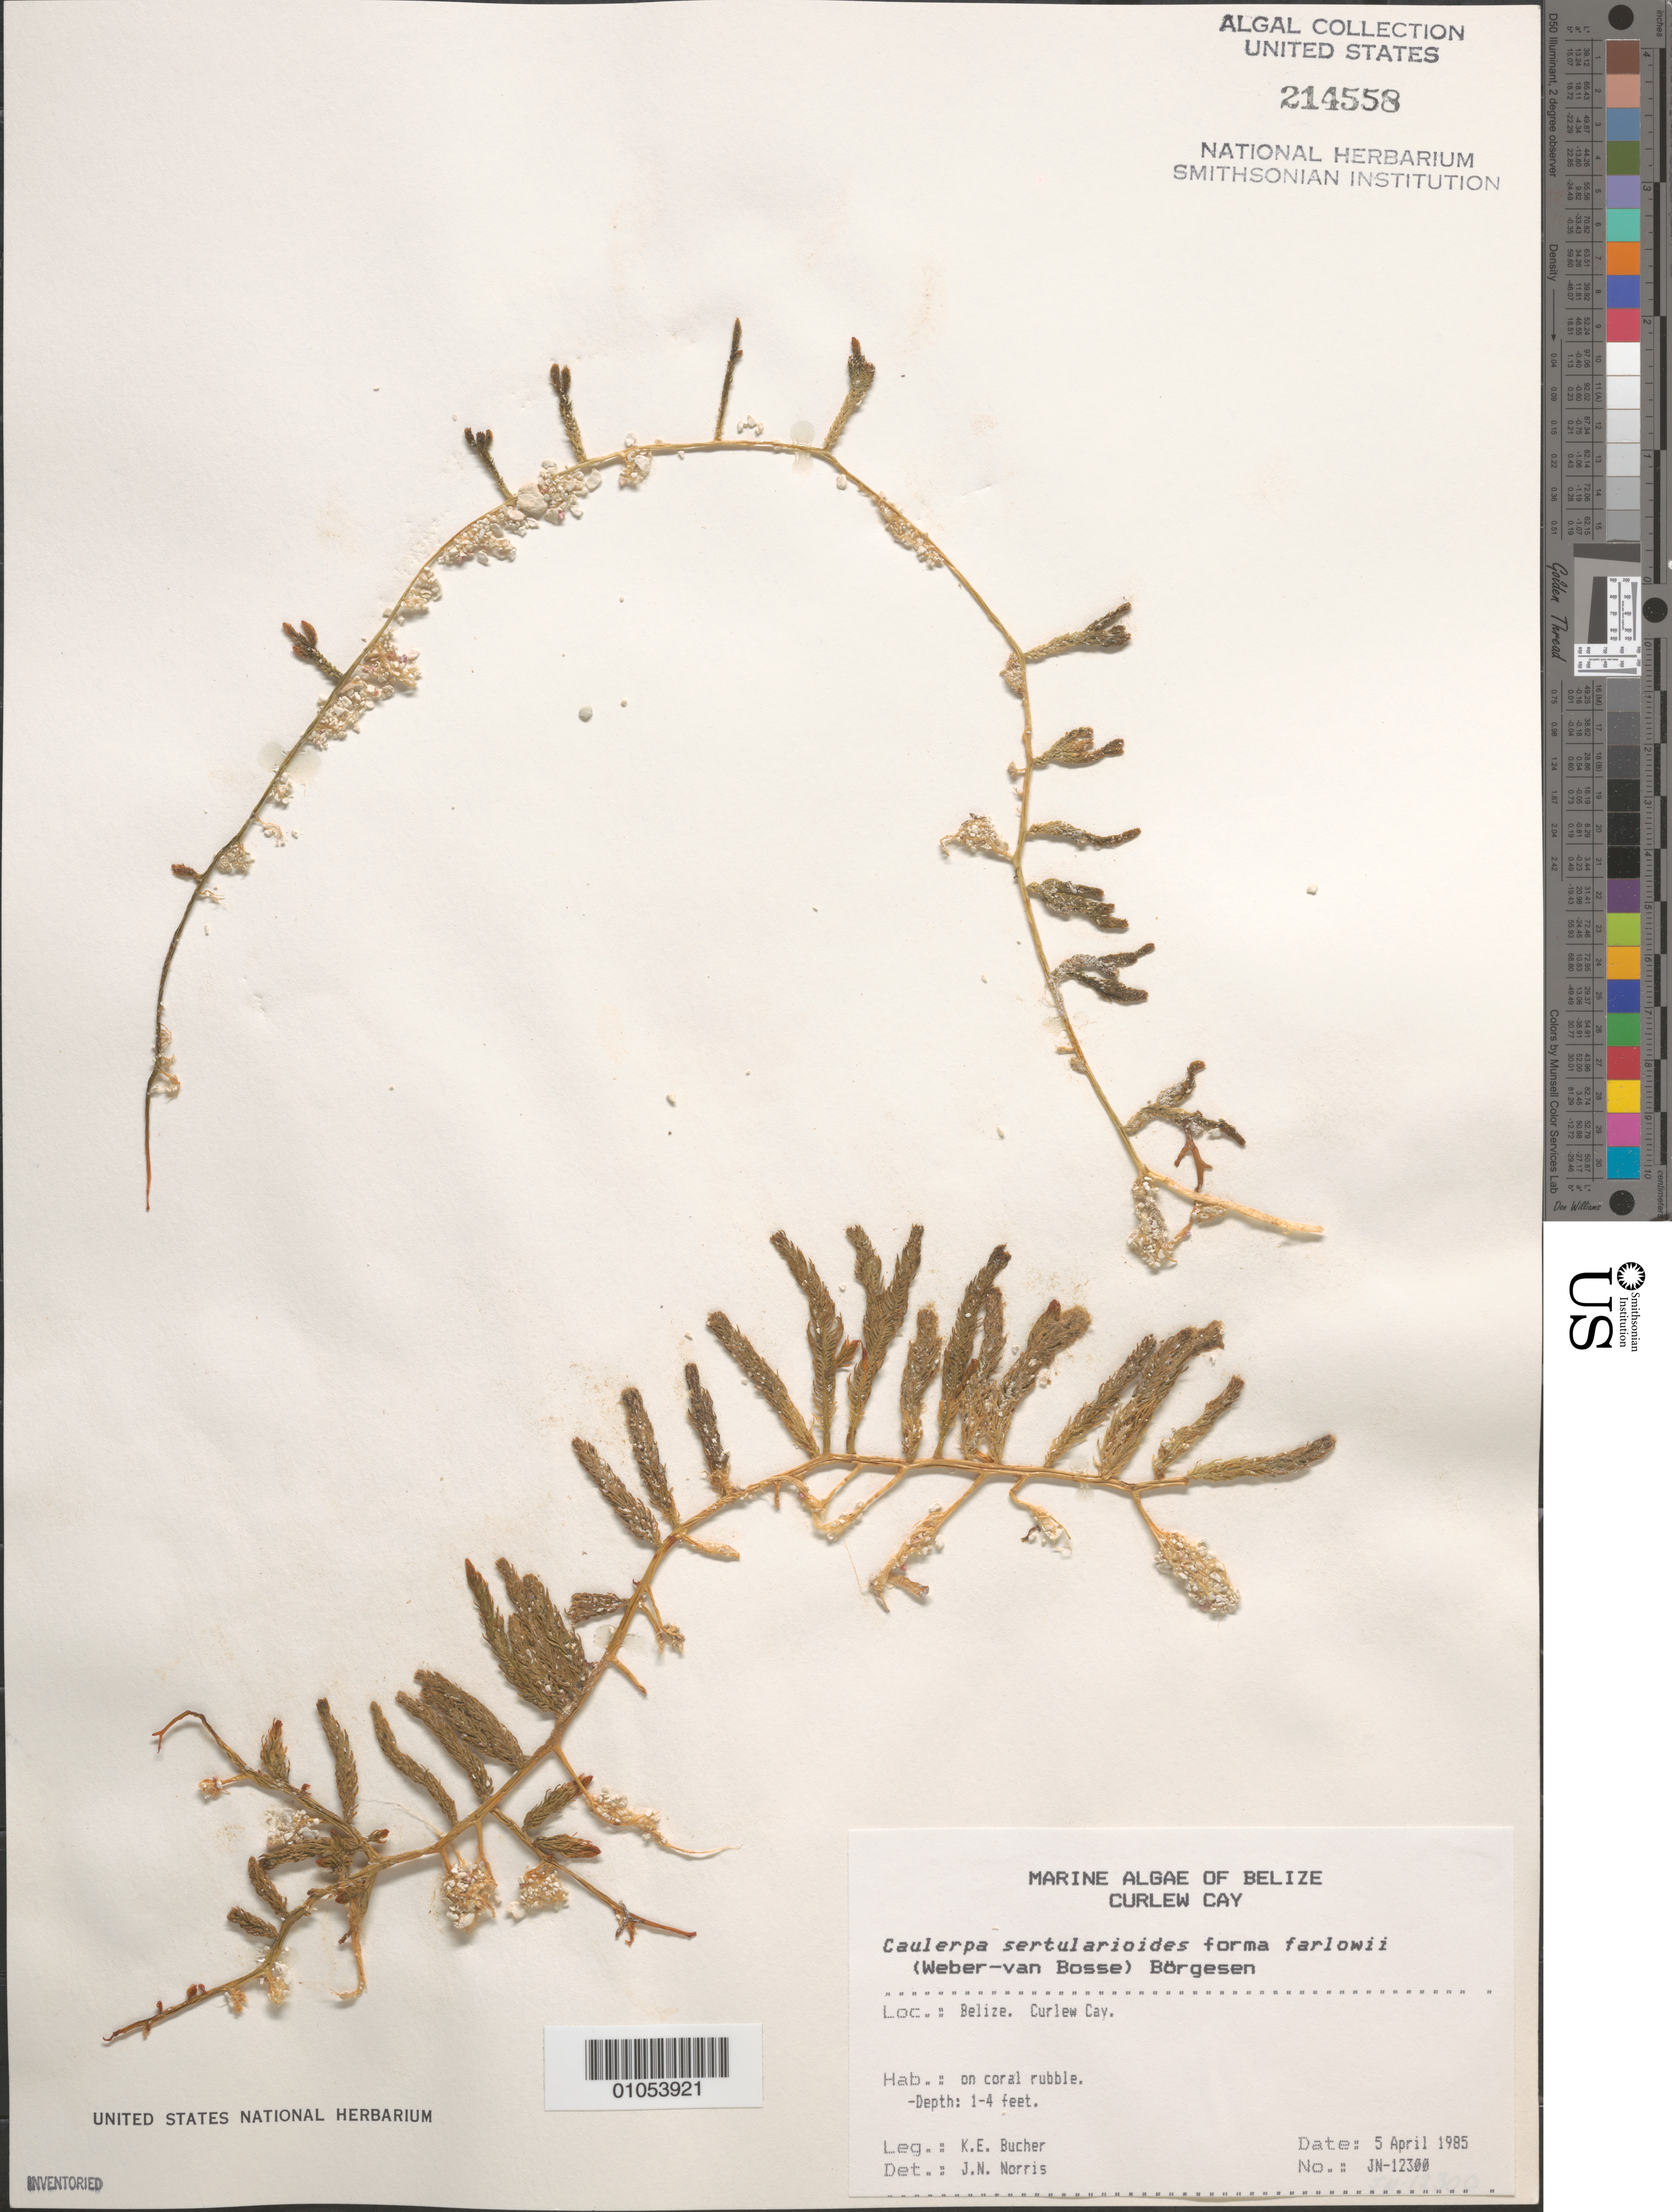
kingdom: Plantae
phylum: Chlorophyta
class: Ulvophyceae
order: Bryopsidales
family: Caulerpaceae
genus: Caulerpa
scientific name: Caulerpa sertularioides f. farlowii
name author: (Weber Bosse) Børgesen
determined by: Norris, James N.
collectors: K. E. Bucher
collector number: JN-12300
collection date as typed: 05 Apr 1985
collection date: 1985-04-05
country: Belize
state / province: Stann Creek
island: Curlew Cay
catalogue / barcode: US 214558